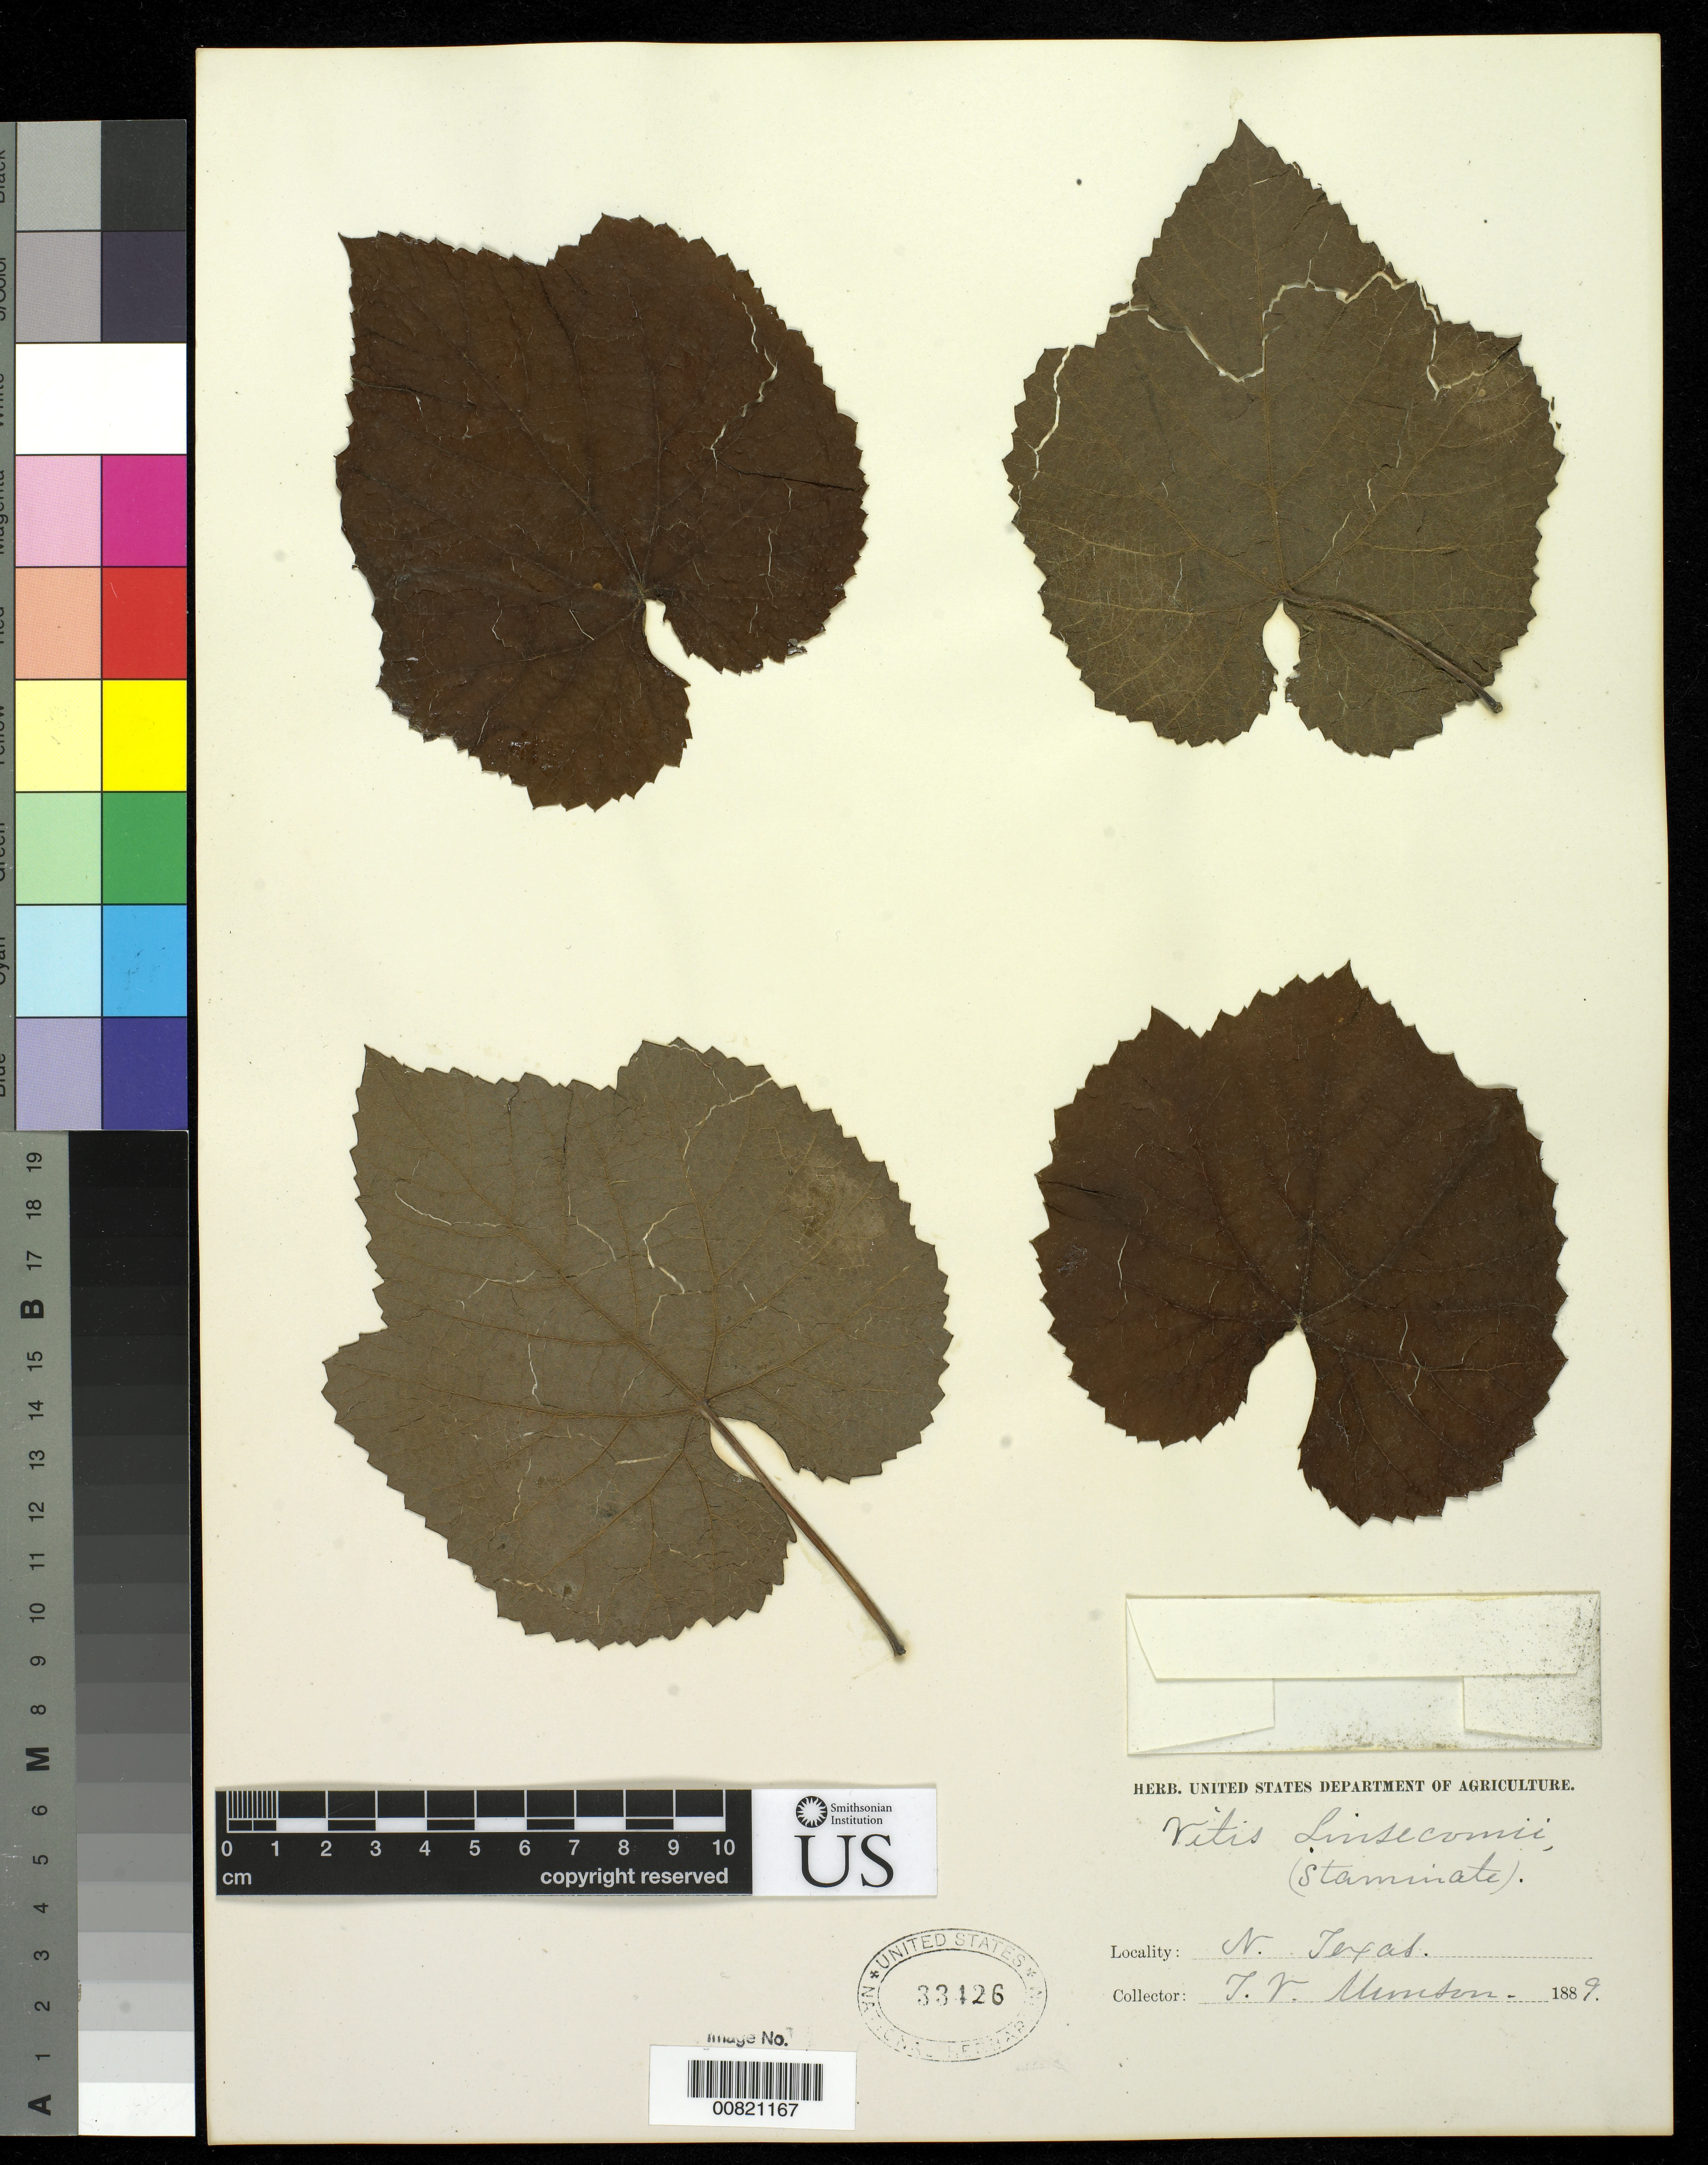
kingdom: Plantae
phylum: Tracheophyta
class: Magnoliopsida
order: Vitales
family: Vitaceae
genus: Vitis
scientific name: Vitis linsecomii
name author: Buckley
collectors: T. V. Munson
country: United States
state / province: Texas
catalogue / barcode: US 33426